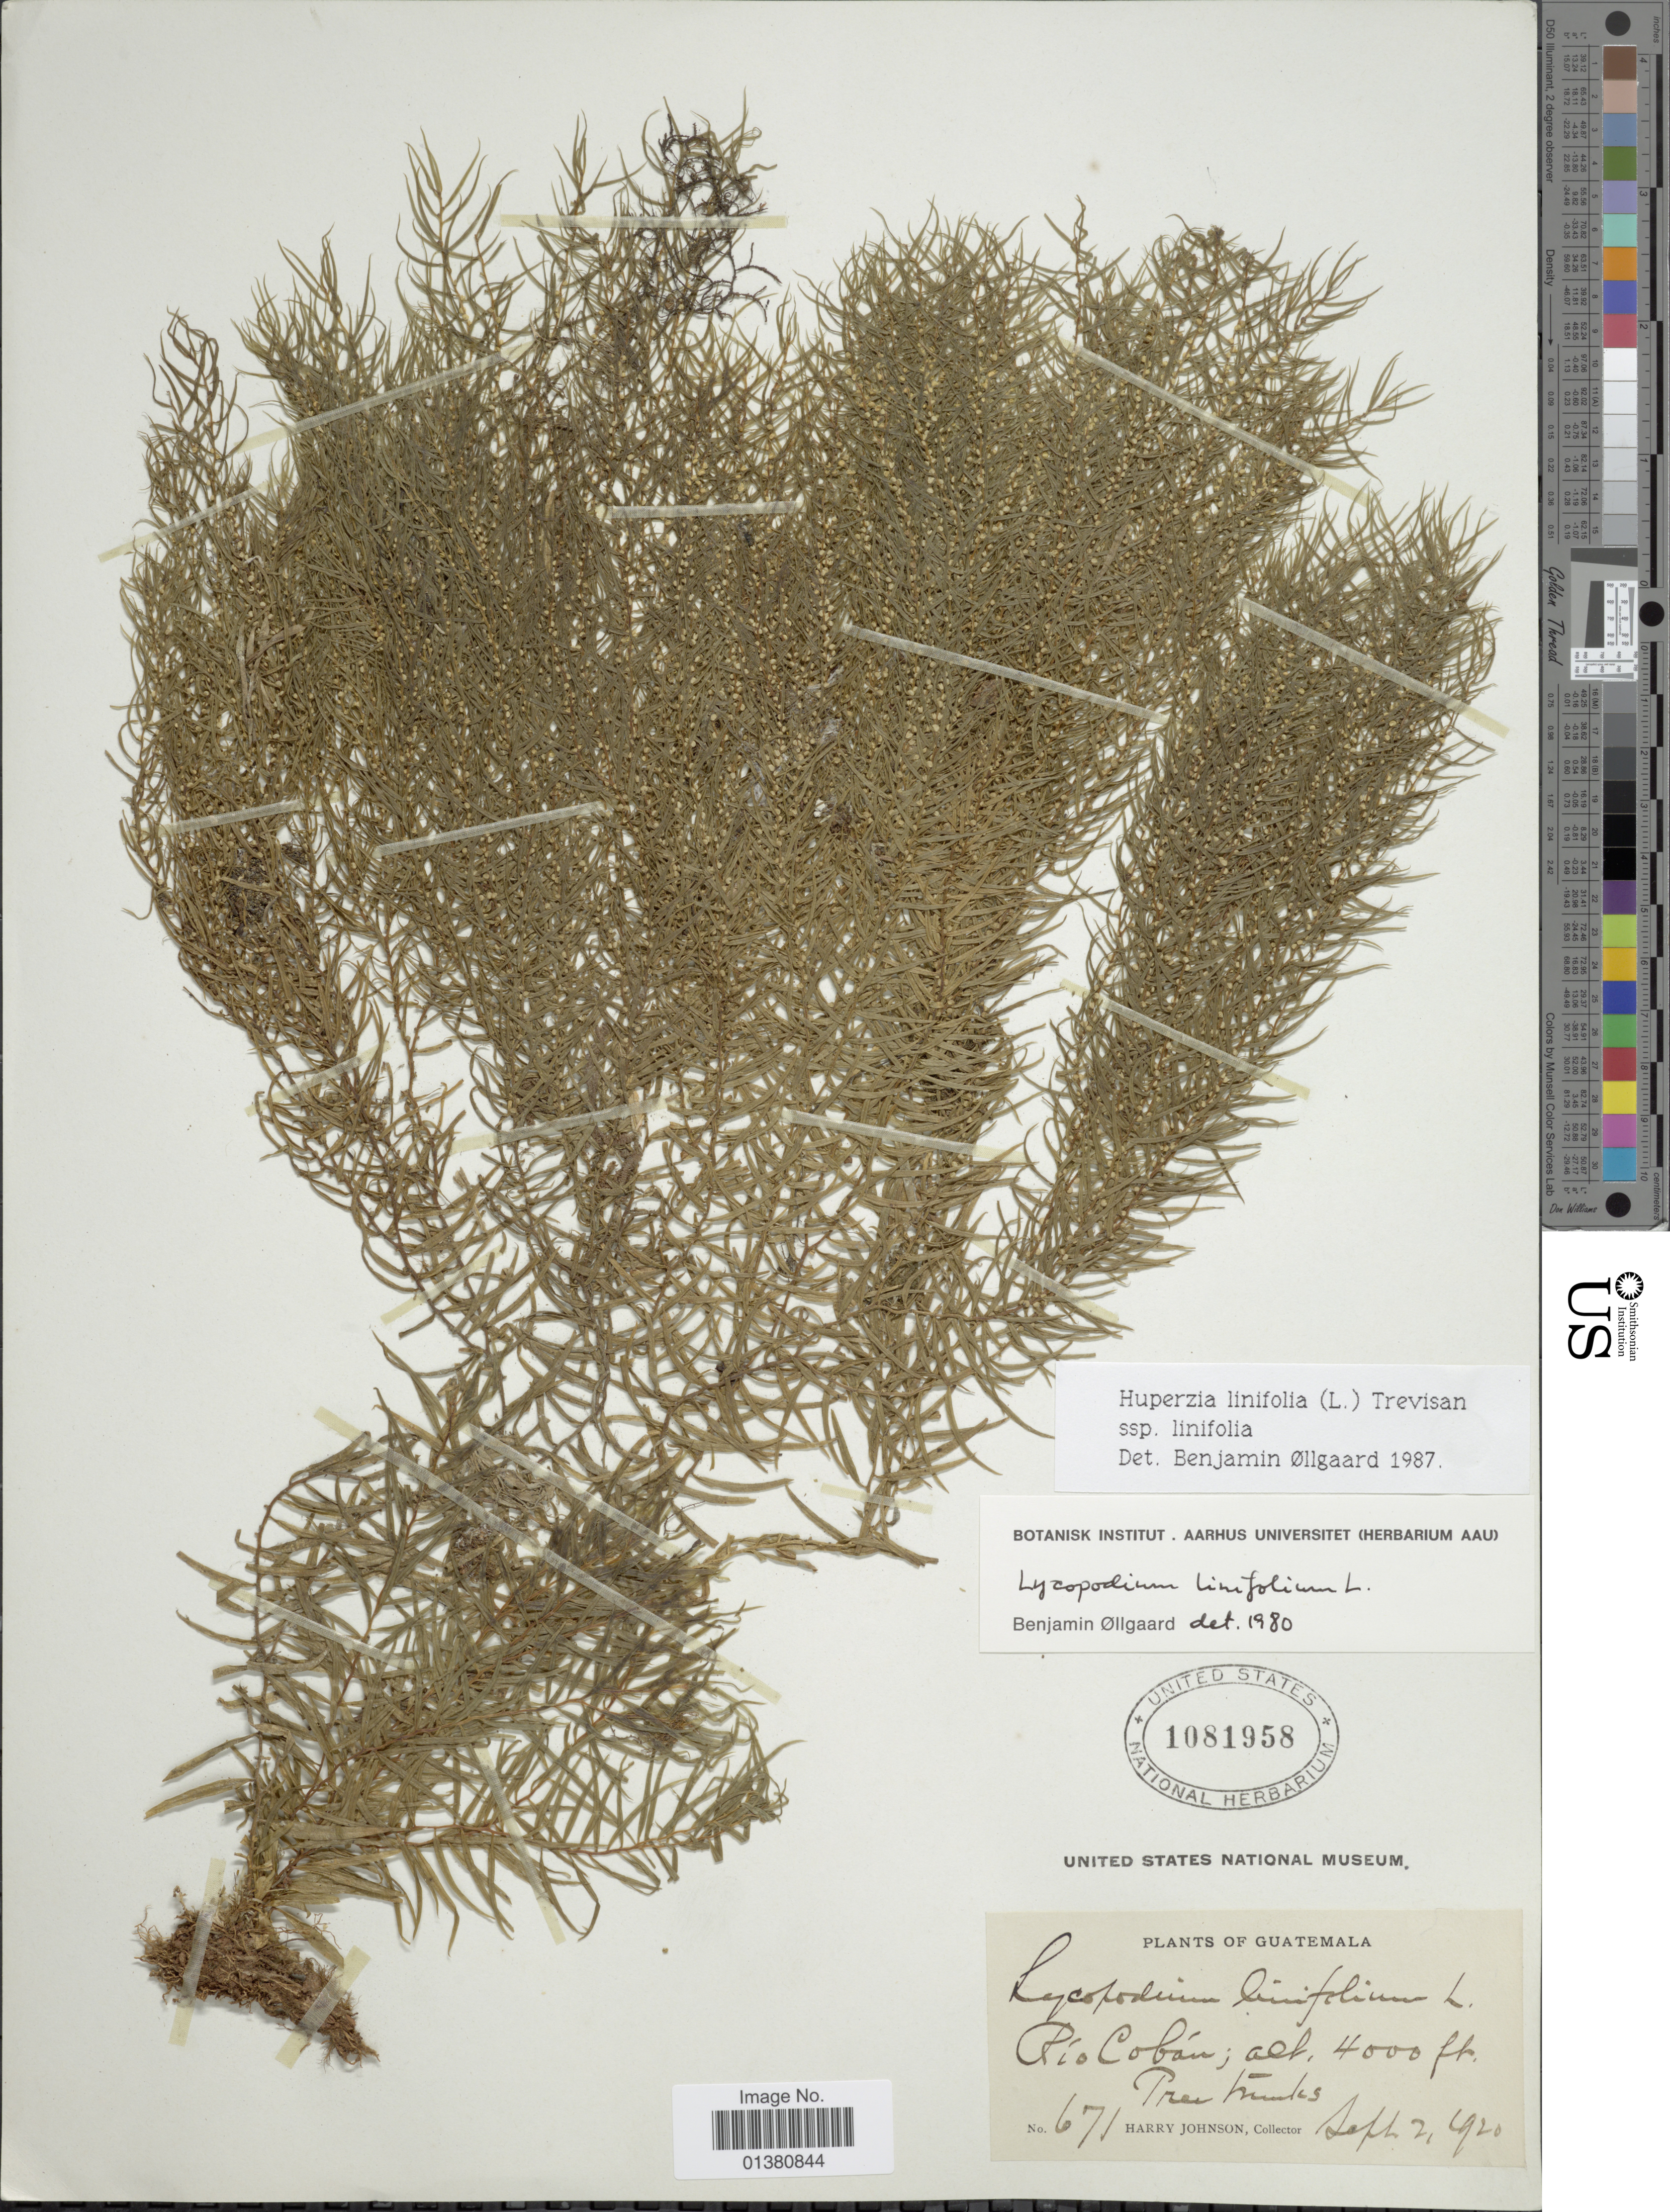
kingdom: Plantae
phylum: Tracheophyta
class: Lycopodiopsida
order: Lycopodiales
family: Lycopodiaceae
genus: Phlegmariurus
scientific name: Phlegmariurus linifolius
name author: (L.) B. Øllg.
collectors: H. Johnson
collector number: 671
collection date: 1920-09-02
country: Guatemala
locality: Río Cobán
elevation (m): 1219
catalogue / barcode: US 1081958